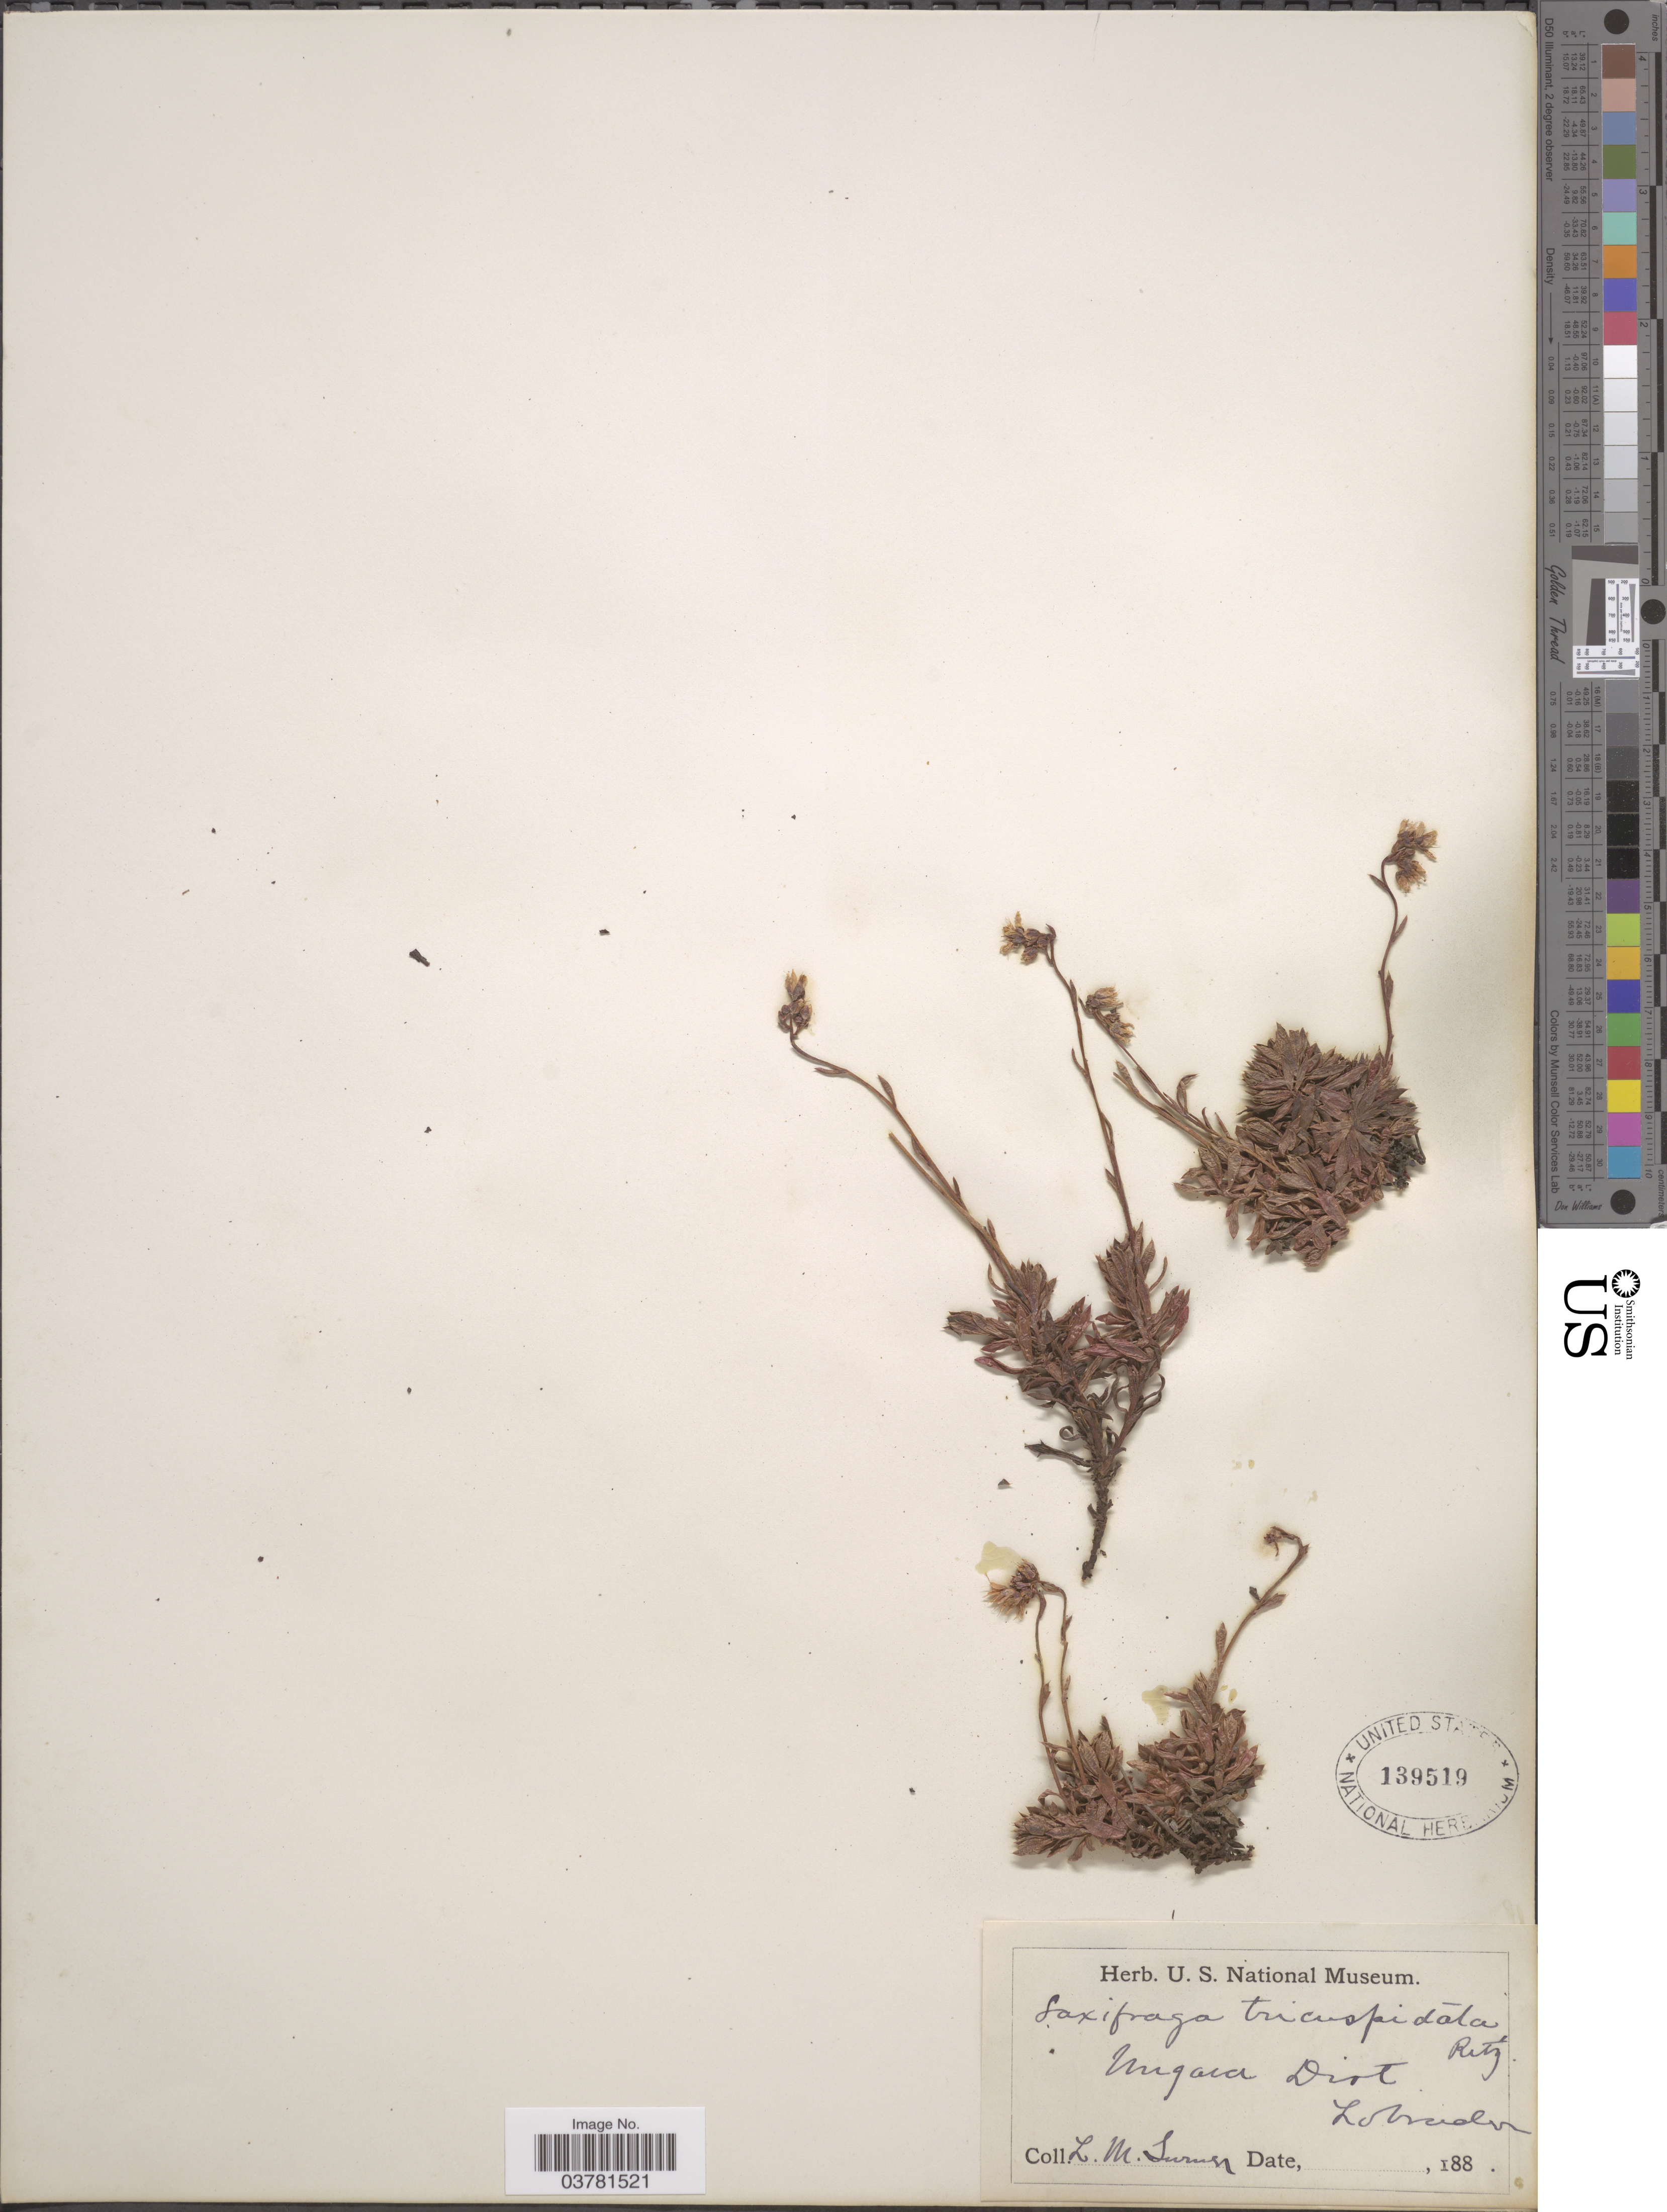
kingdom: Plantae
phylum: Tracheophyta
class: Magnoliopsida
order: Saxifragales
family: Saxifragaceae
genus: Saxifraga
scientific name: Saxifraga tricuspidata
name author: Rottb.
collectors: L. M. Turner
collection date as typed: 188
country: Canada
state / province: Newfoundland and Labrador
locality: Ungava Dist. Labrador.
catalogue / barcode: US 139519